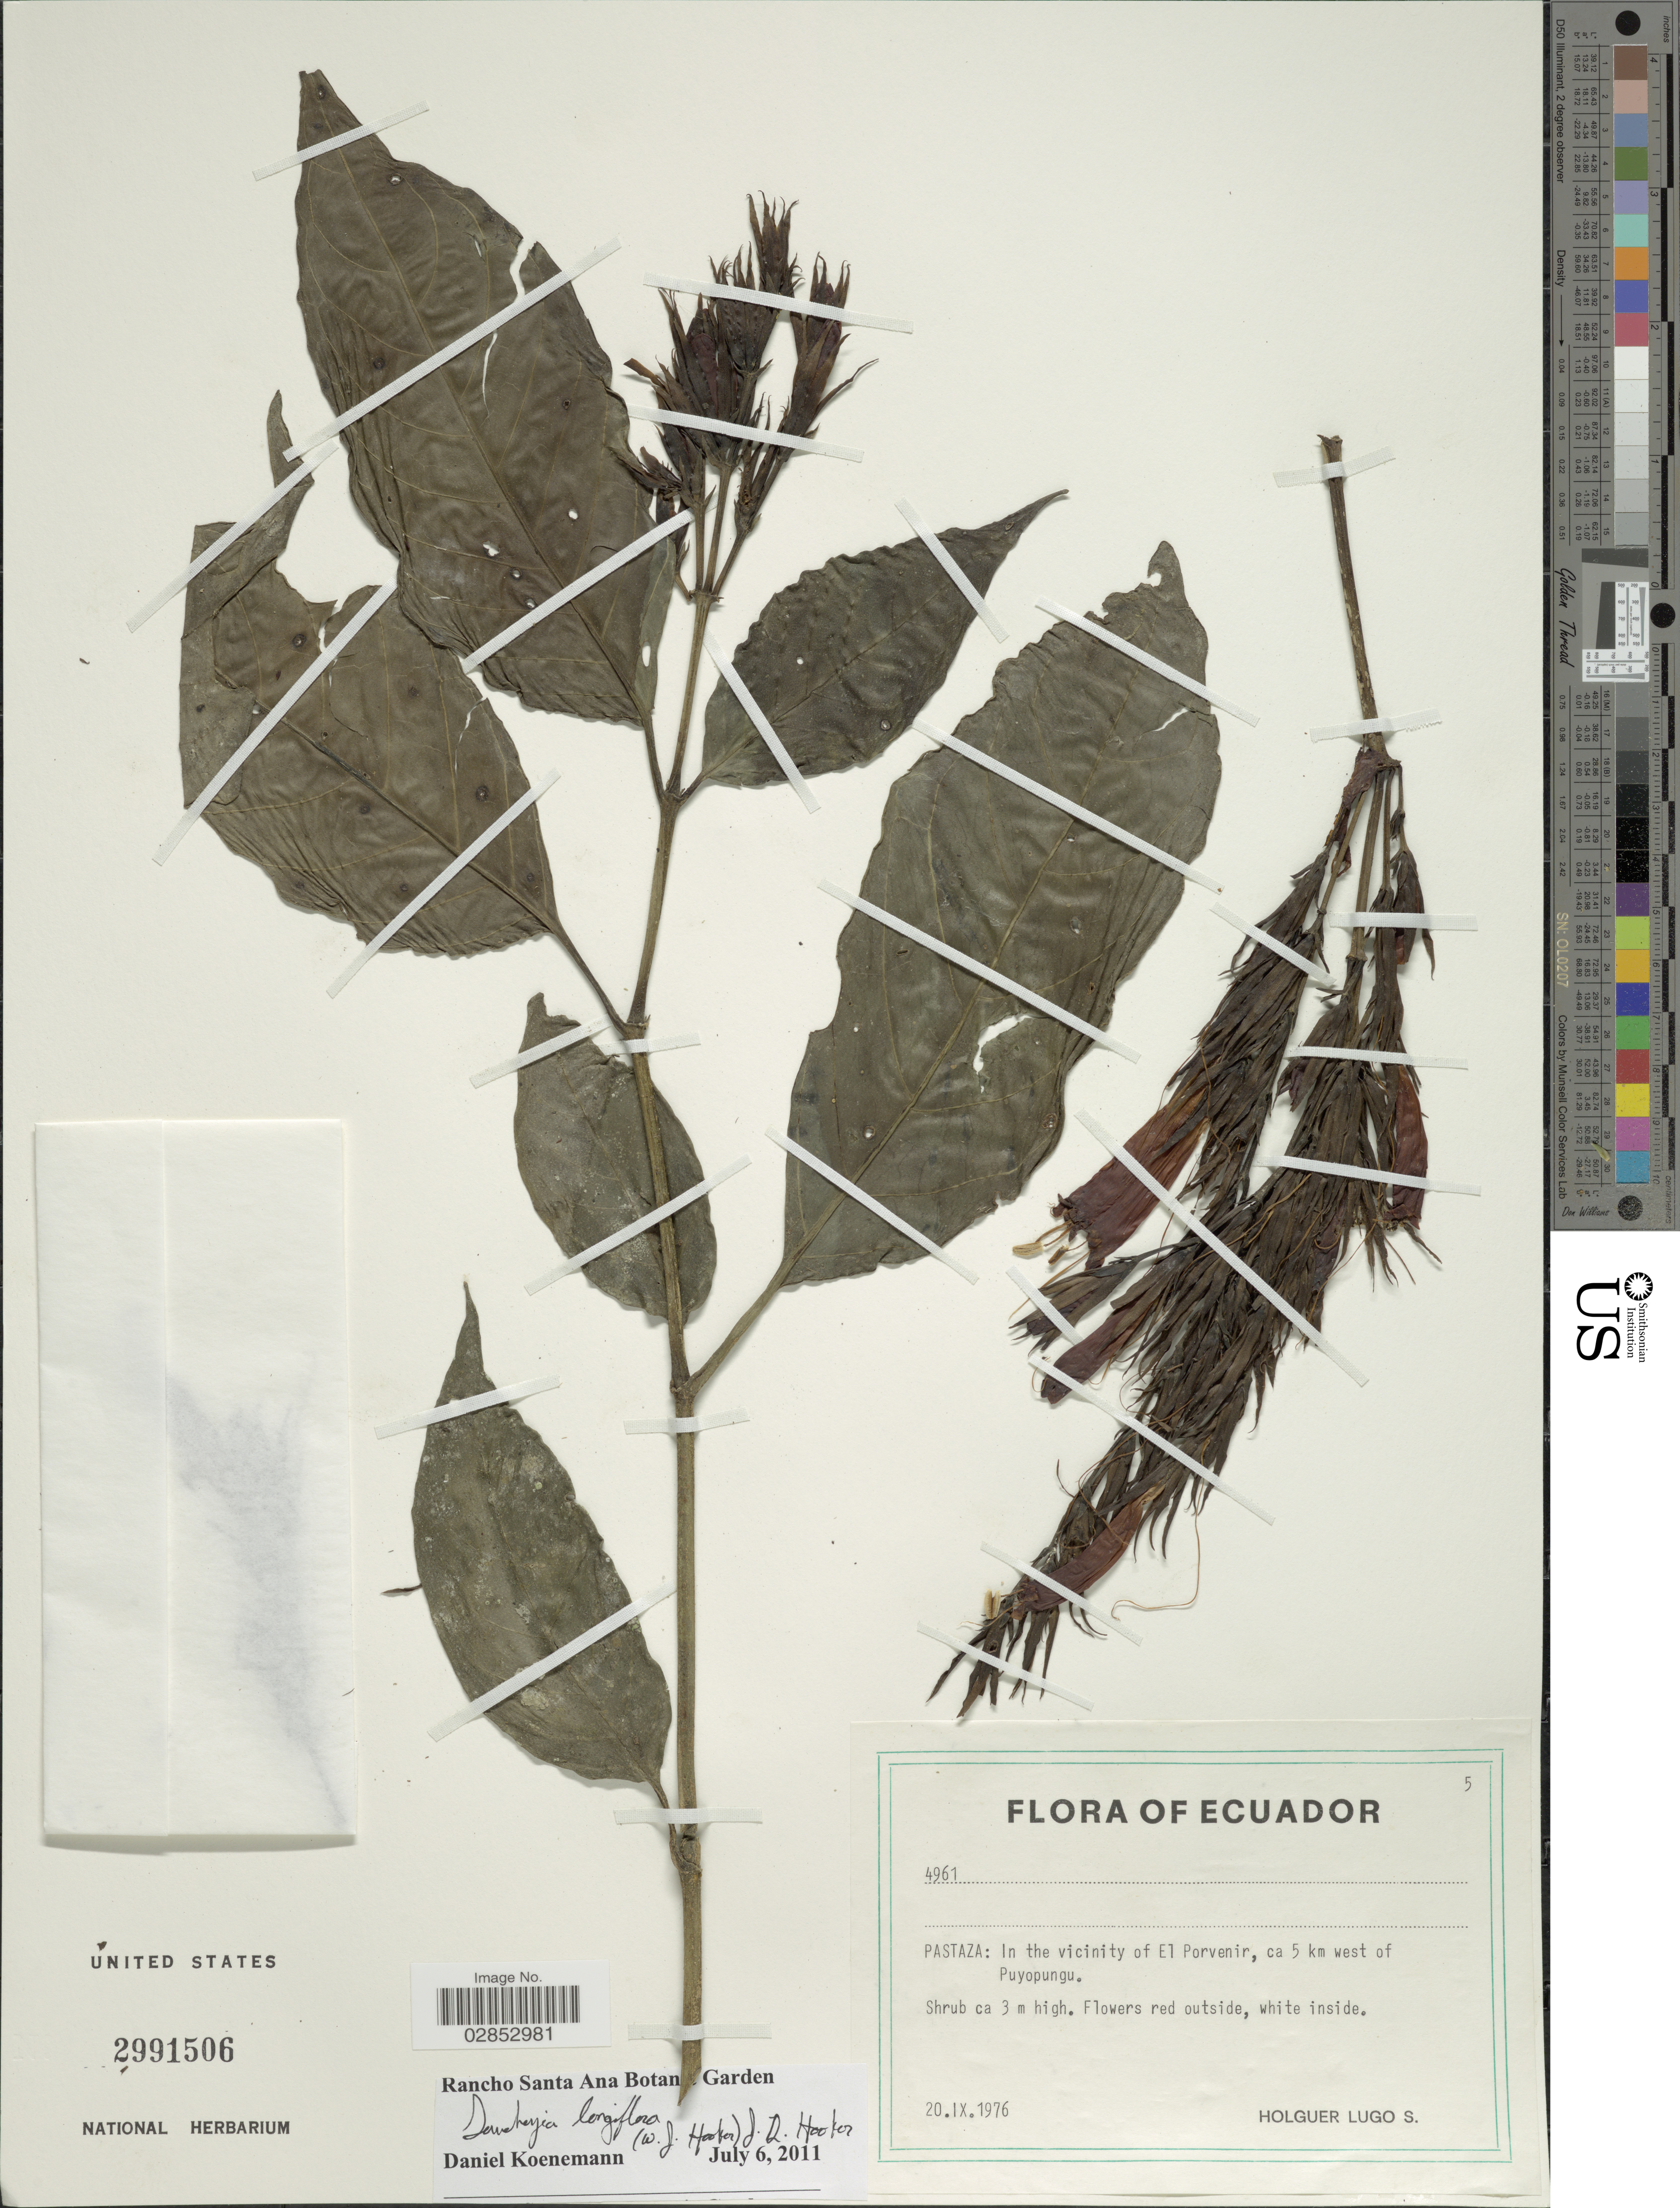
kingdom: Plantae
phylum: Tracheophyta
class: Magnoliopsida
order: Lamiales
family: Acanthaceae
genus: Sanchezia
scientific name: Sanchezia longiflora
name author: (Hook. f.) Hook. f. ex Planch.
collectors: H. Lugo S.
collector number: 4961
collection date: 1976-09-20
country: Ecuador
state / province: Pastaza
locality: In the vicinity of El Povernir, ca 5 km west of Puyopungu.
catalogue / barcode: US 2991506